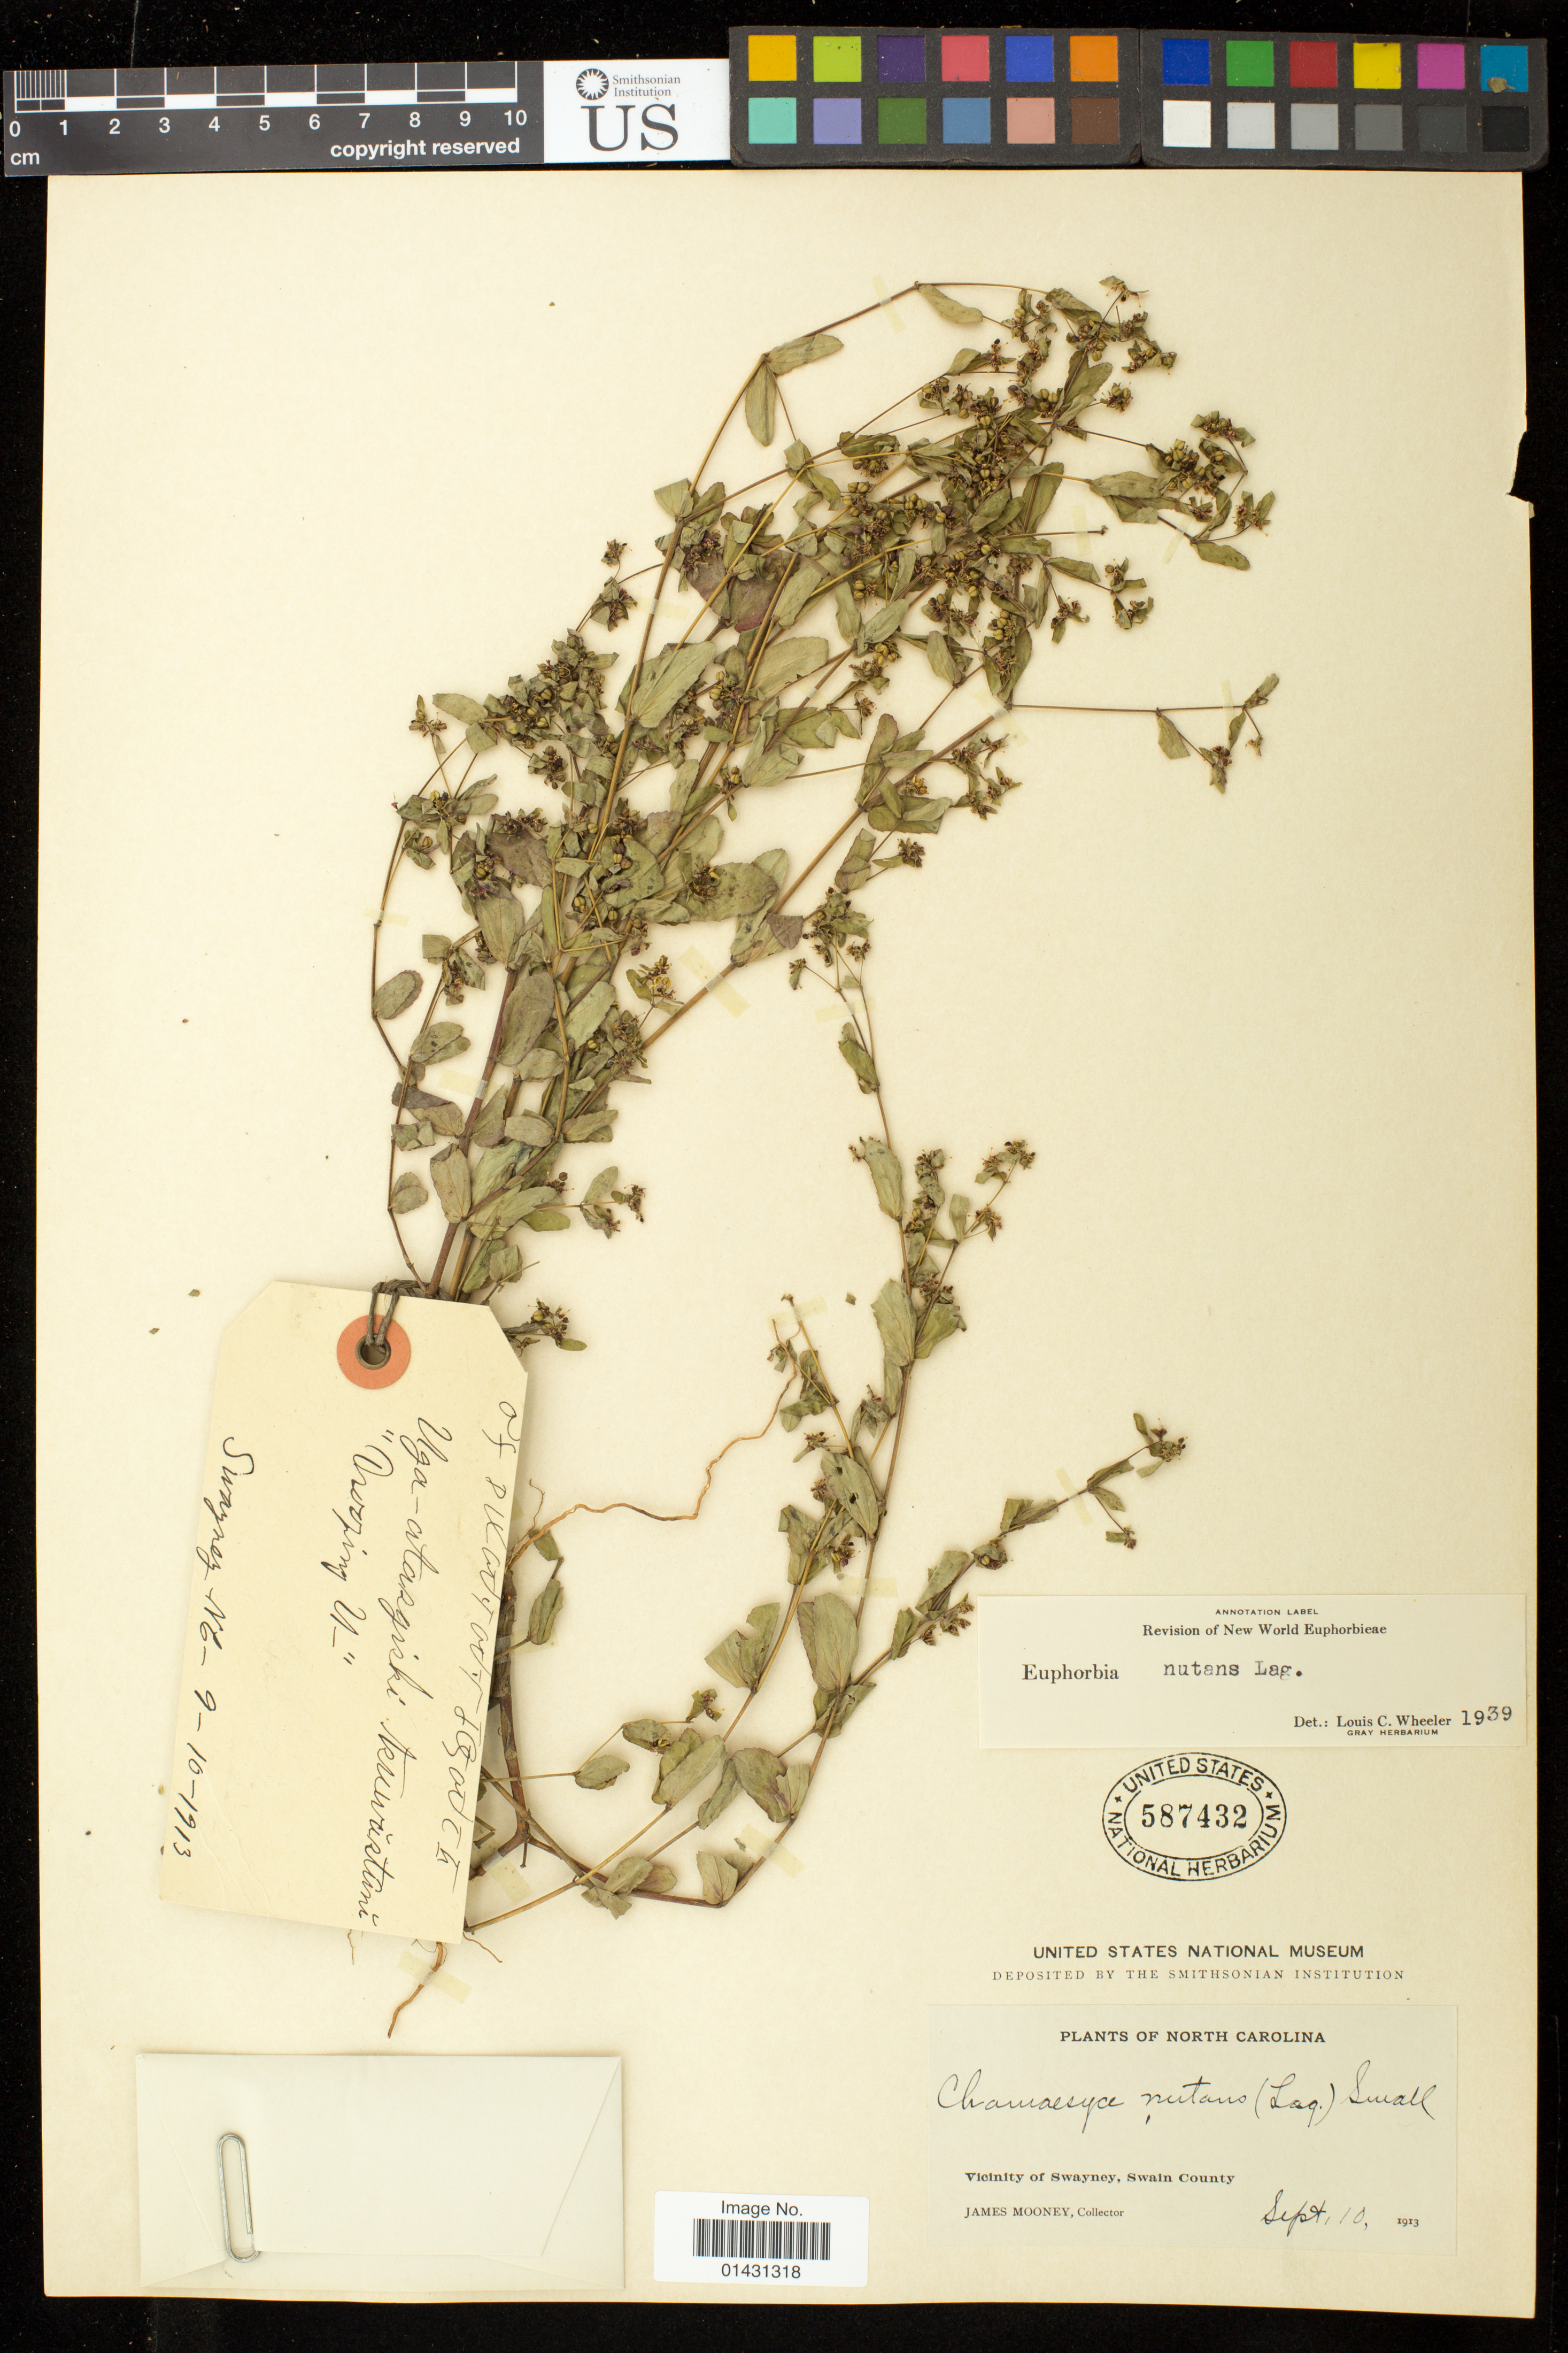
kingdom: Plantae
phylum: Tracheophyta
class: Magnoliopsida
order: Malpighiales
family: Euphorbiaceae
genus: Euphorbia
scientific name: Euphorbia maculata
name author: L.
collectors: J. Mooney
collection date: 1913-09-10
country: United States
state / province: North Carolina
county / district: Swain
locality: Vicinity of Swayney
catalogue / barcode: US 587432